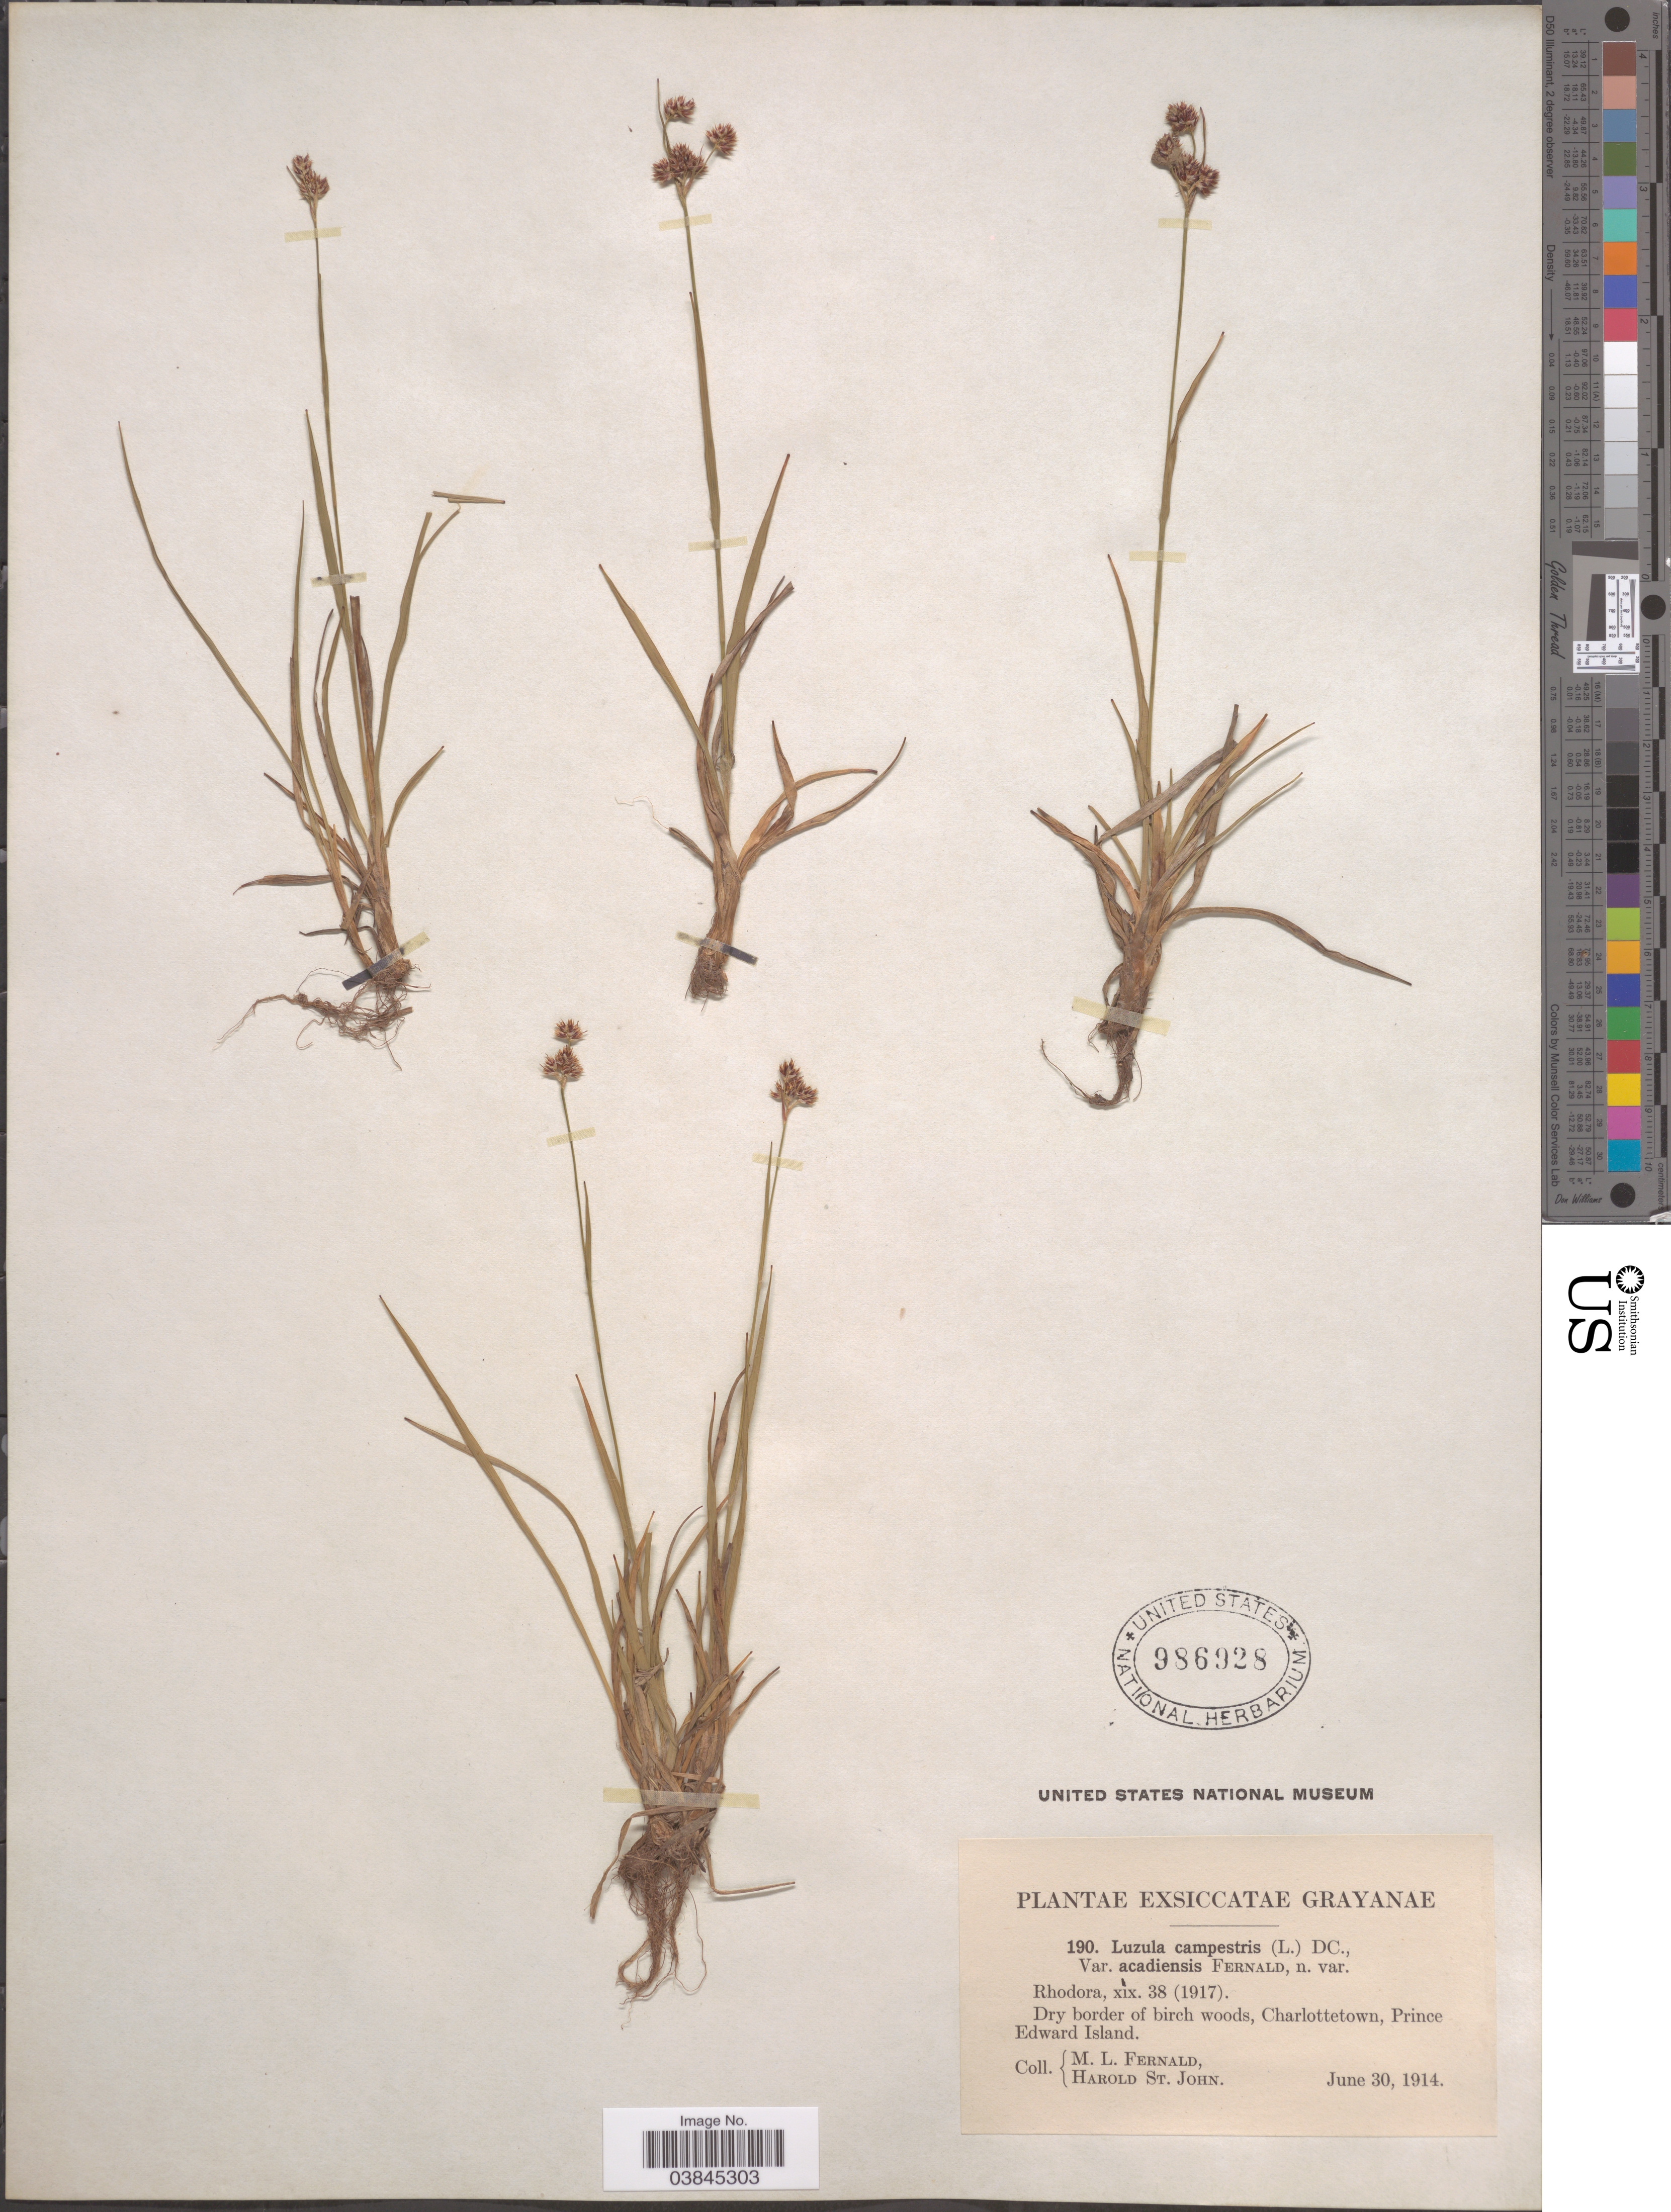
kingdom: Plantae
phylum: Tracheophyta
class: Liliopsida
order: Poales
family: Juncaceae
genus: Luzula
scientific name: Luzula campestris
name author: (L.) DC.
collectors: M. L. Fernald & H. St. John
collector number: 190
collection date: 1914-06-30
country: Canada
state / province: Prince Edward Island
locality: Charlottetown.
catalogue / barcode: US 986928